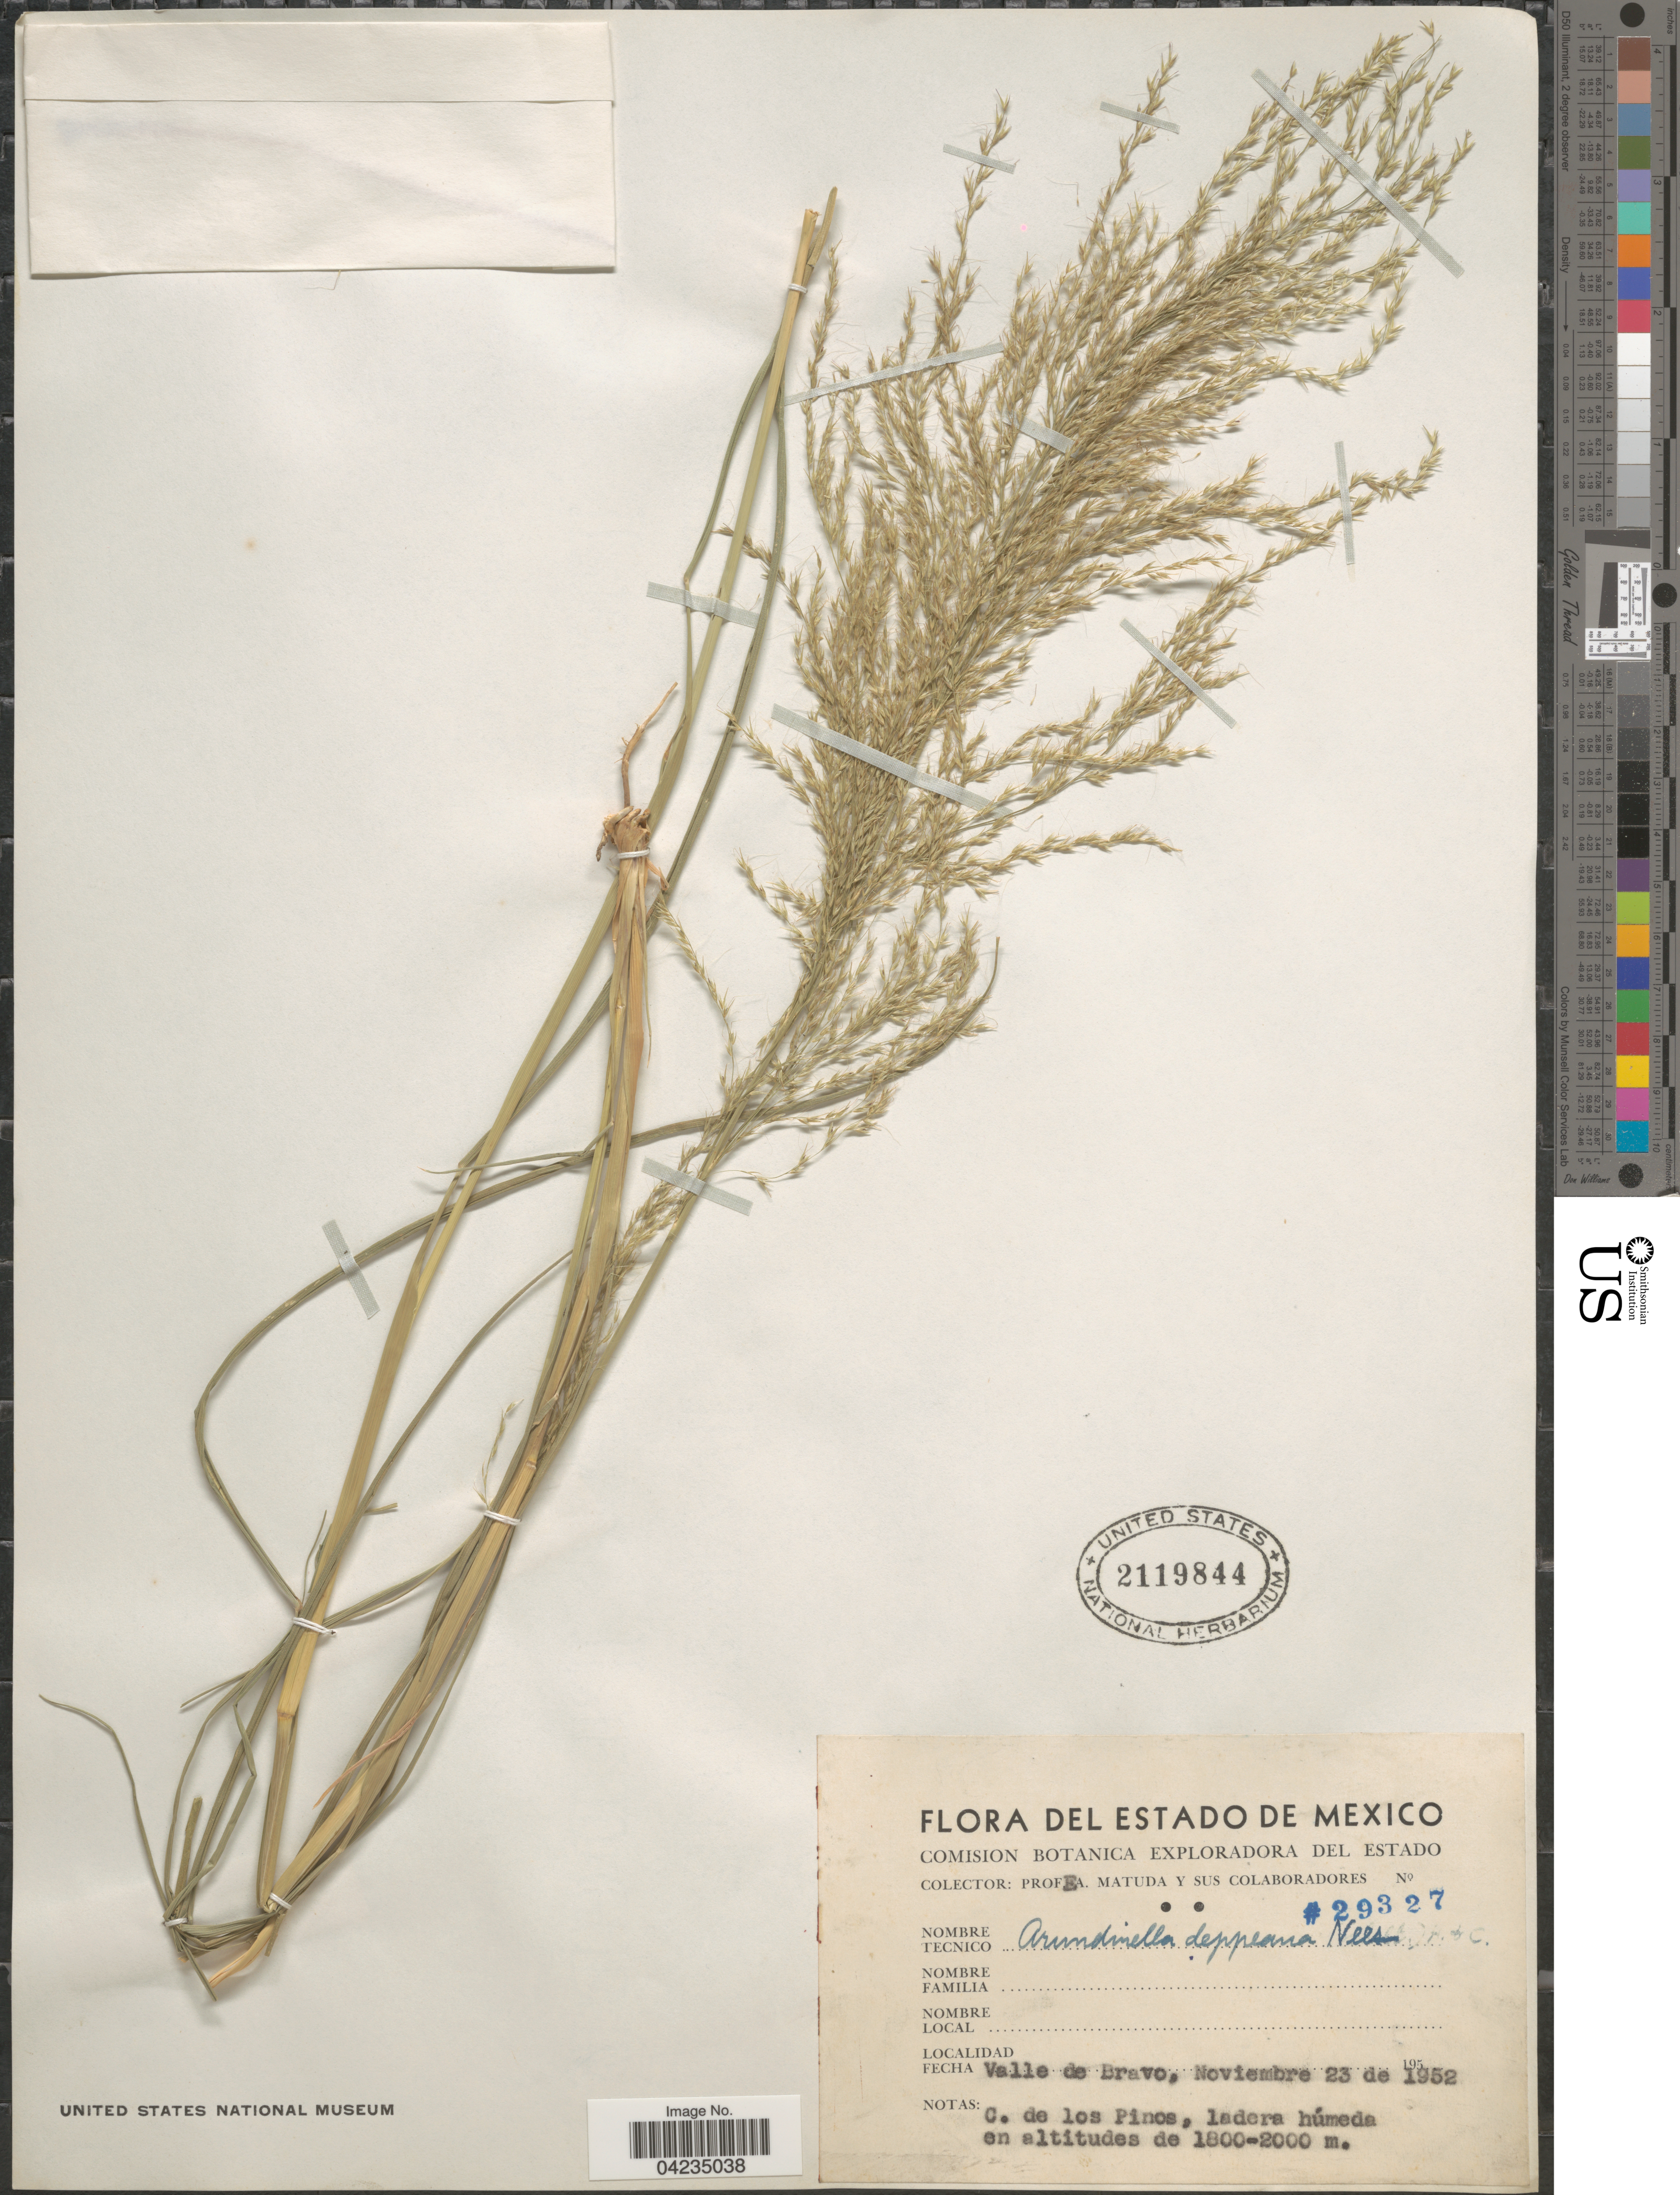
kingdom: Plantae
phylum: Tracheophyta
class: Liliopsida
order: Poales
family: Poaceae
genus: Arundinella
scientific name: Arundinella berteroniana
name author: (Schult.) Hitchc. & Chase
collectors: E. Matuda & Sus Colaboradores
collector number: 29327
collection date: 1952-11-23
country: Mexico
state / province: México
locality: Valle de Bravo. G. de los Pinos.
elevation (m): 1800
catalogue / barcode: US 2119844